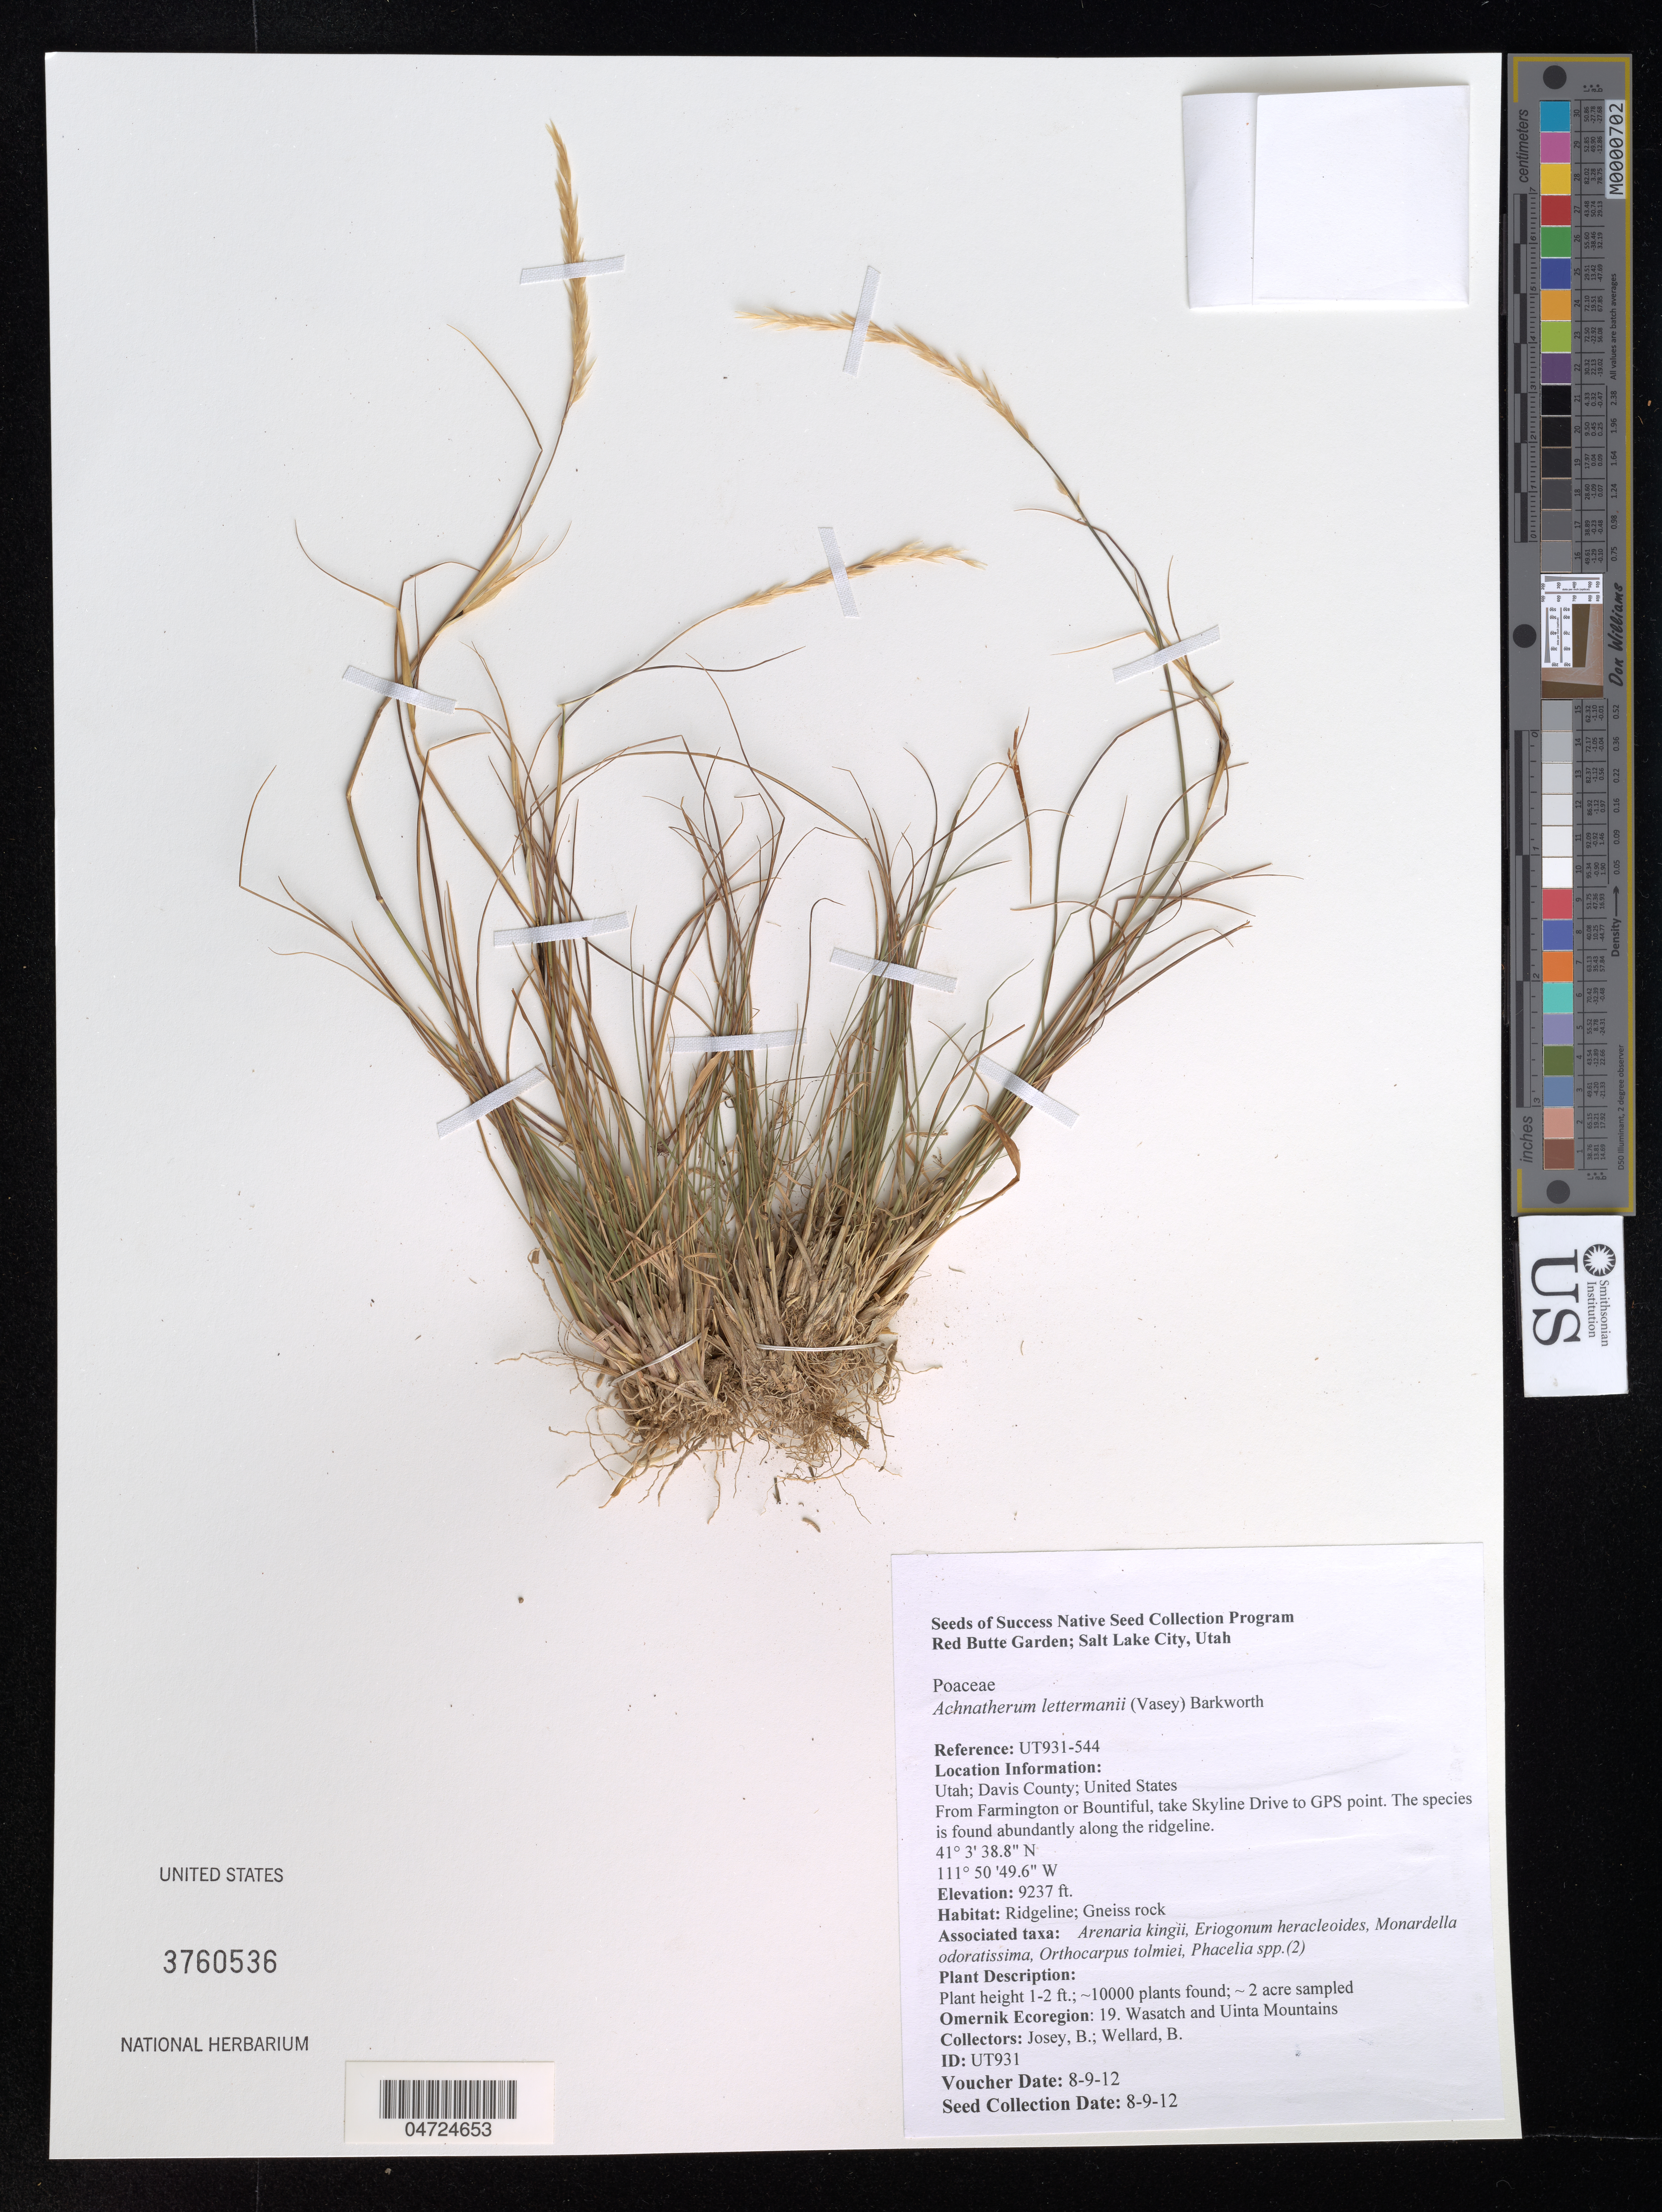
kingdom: Plantae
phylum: Tracheophyta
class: Liliopsida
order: Poales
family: Poaceae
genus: Achnatherum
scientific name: Achnatherum lettermanii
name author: (Vasey) Barkworth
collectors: B. Josey & B. Wellard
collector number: UT931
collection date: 2012-08-09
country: United States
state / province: Utah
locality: Red Butte Garden; Salt Lake City. Davis County. From Farmington or Bountiful, take Skyline Drive to GPS point. Omernik Ecoregion: 19. Wasatch and Uintah Mountains.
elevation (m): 2815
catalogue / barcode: US 3760536